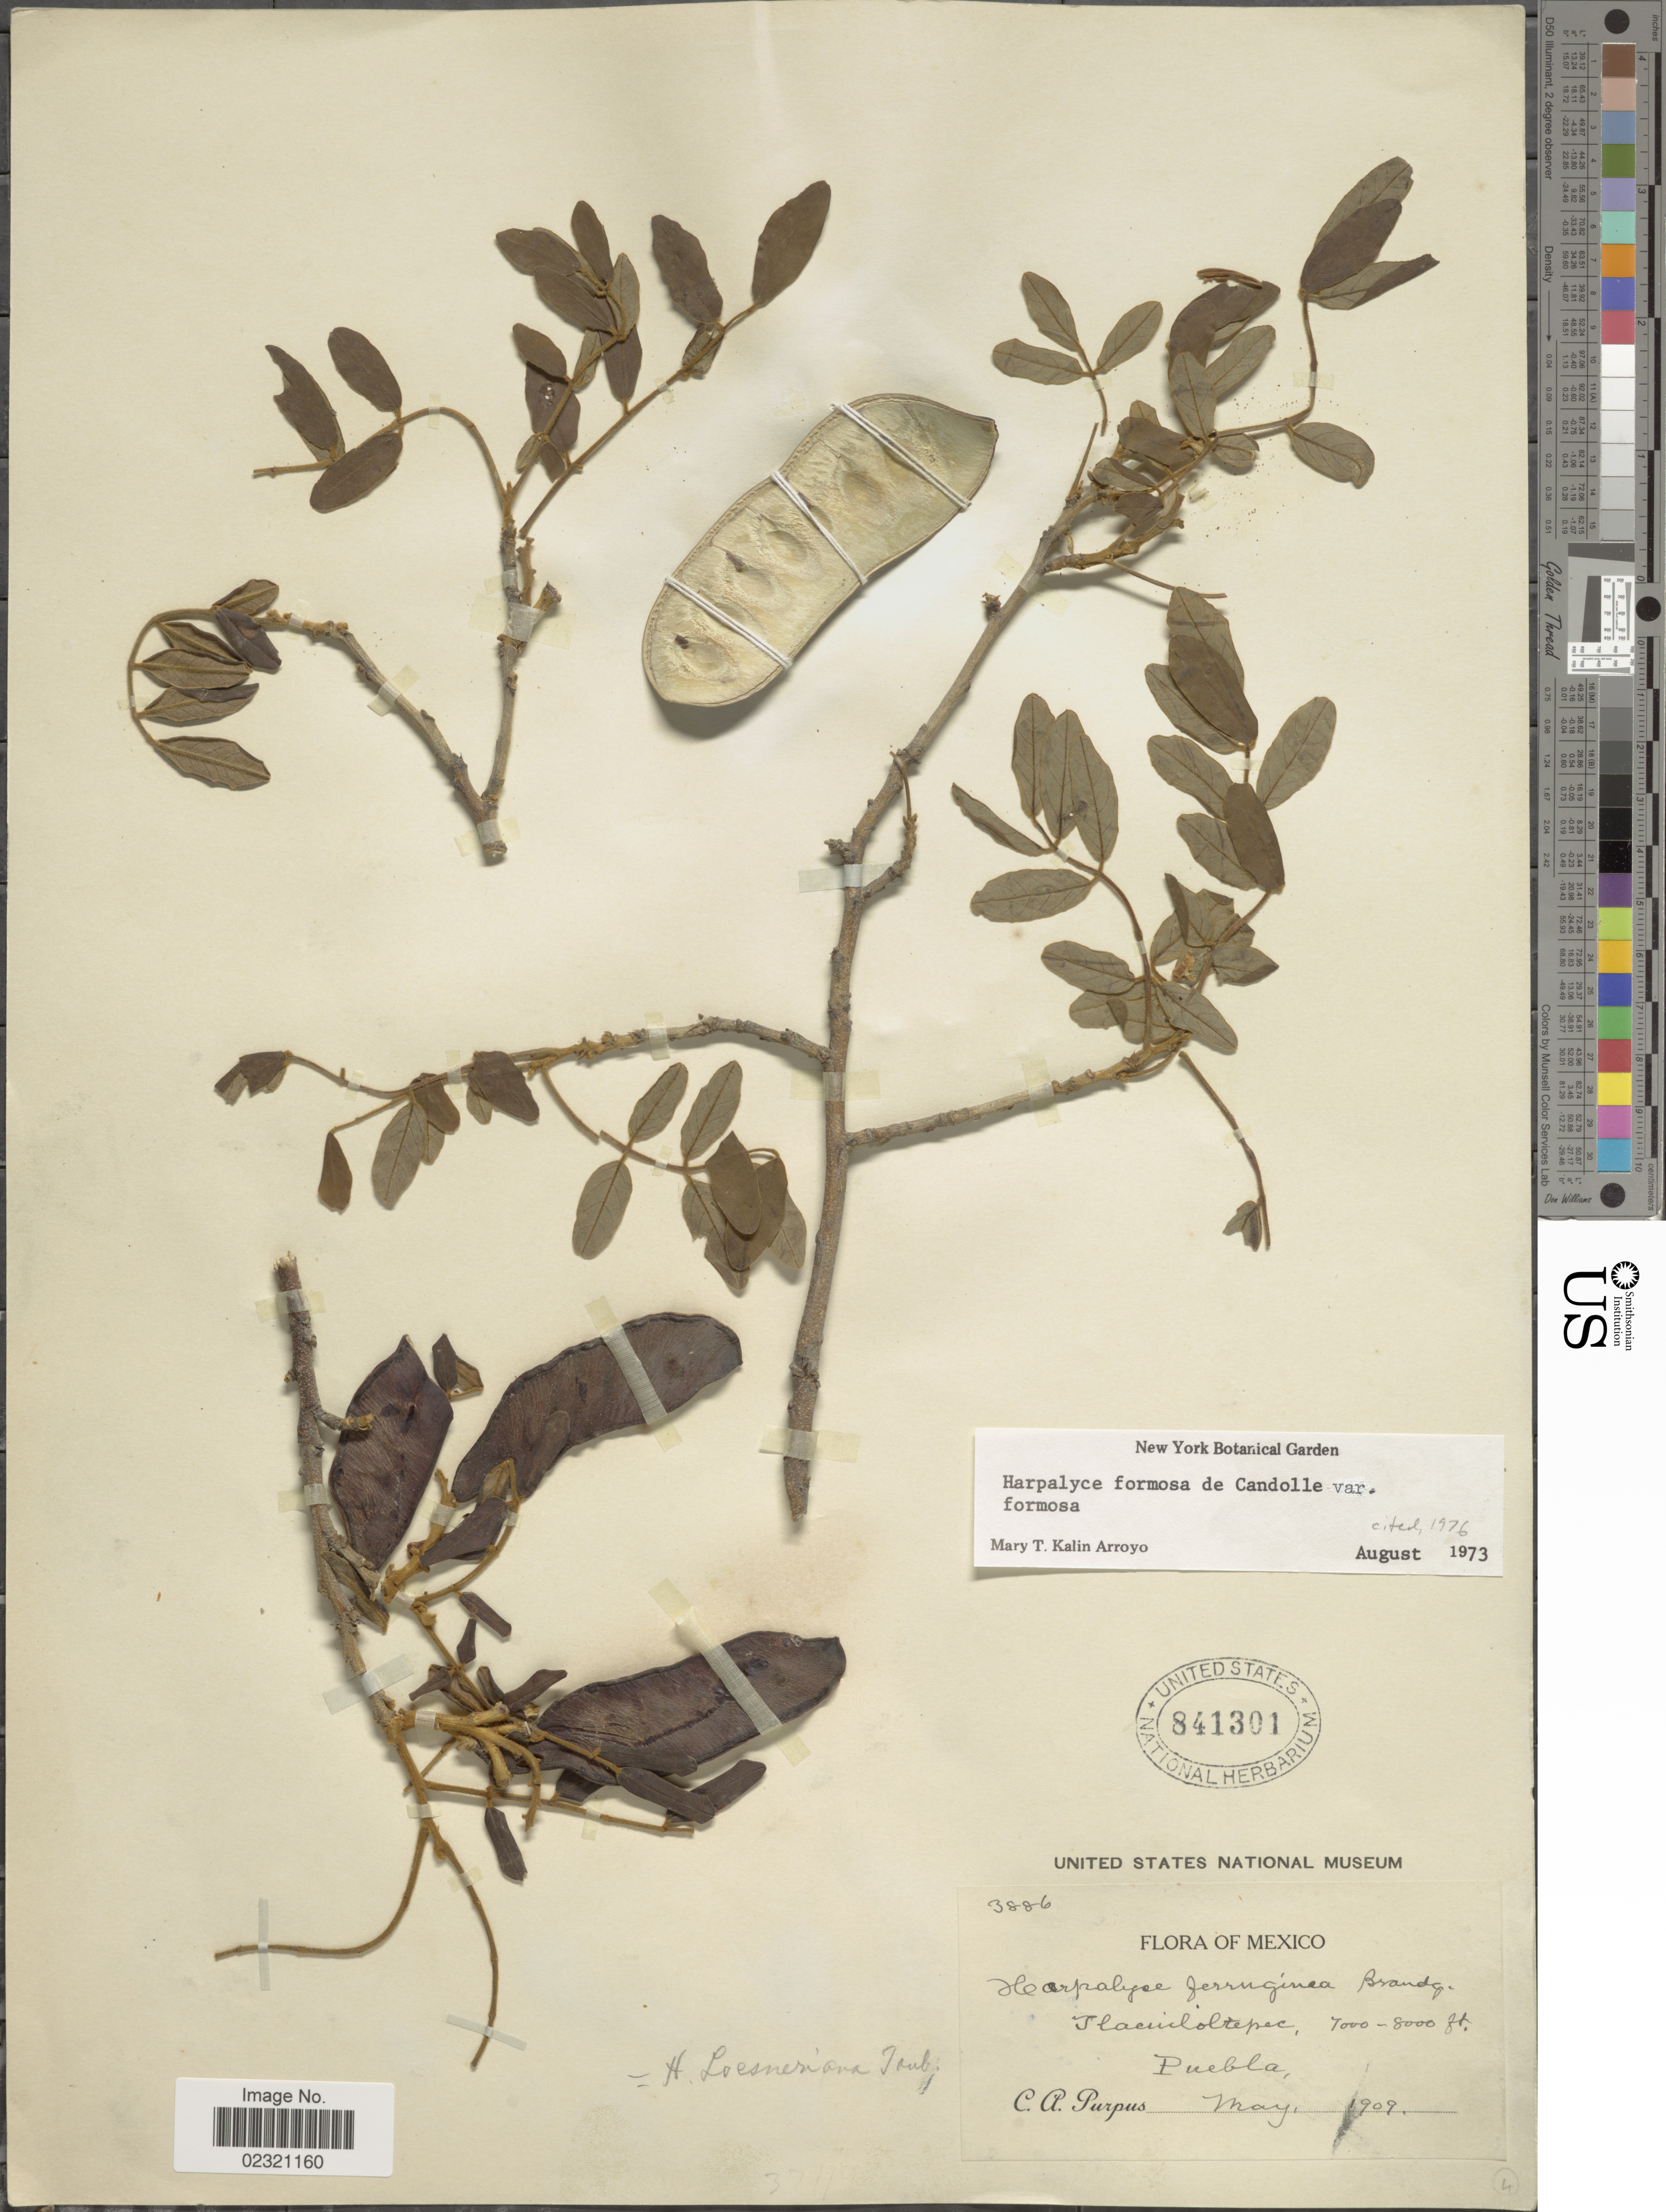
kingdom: Plantae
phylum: Tracheophyta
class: Magnoliopsida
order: Fabales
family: Fabaceae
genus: Harpalyce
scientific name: Harpalyce formosa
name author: DC.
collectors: C. A. Purpus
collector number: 3886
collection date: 1909-05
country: Mexico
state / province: Puebla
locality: Tlacuilotepec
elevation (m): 2134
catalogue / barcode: US 841301